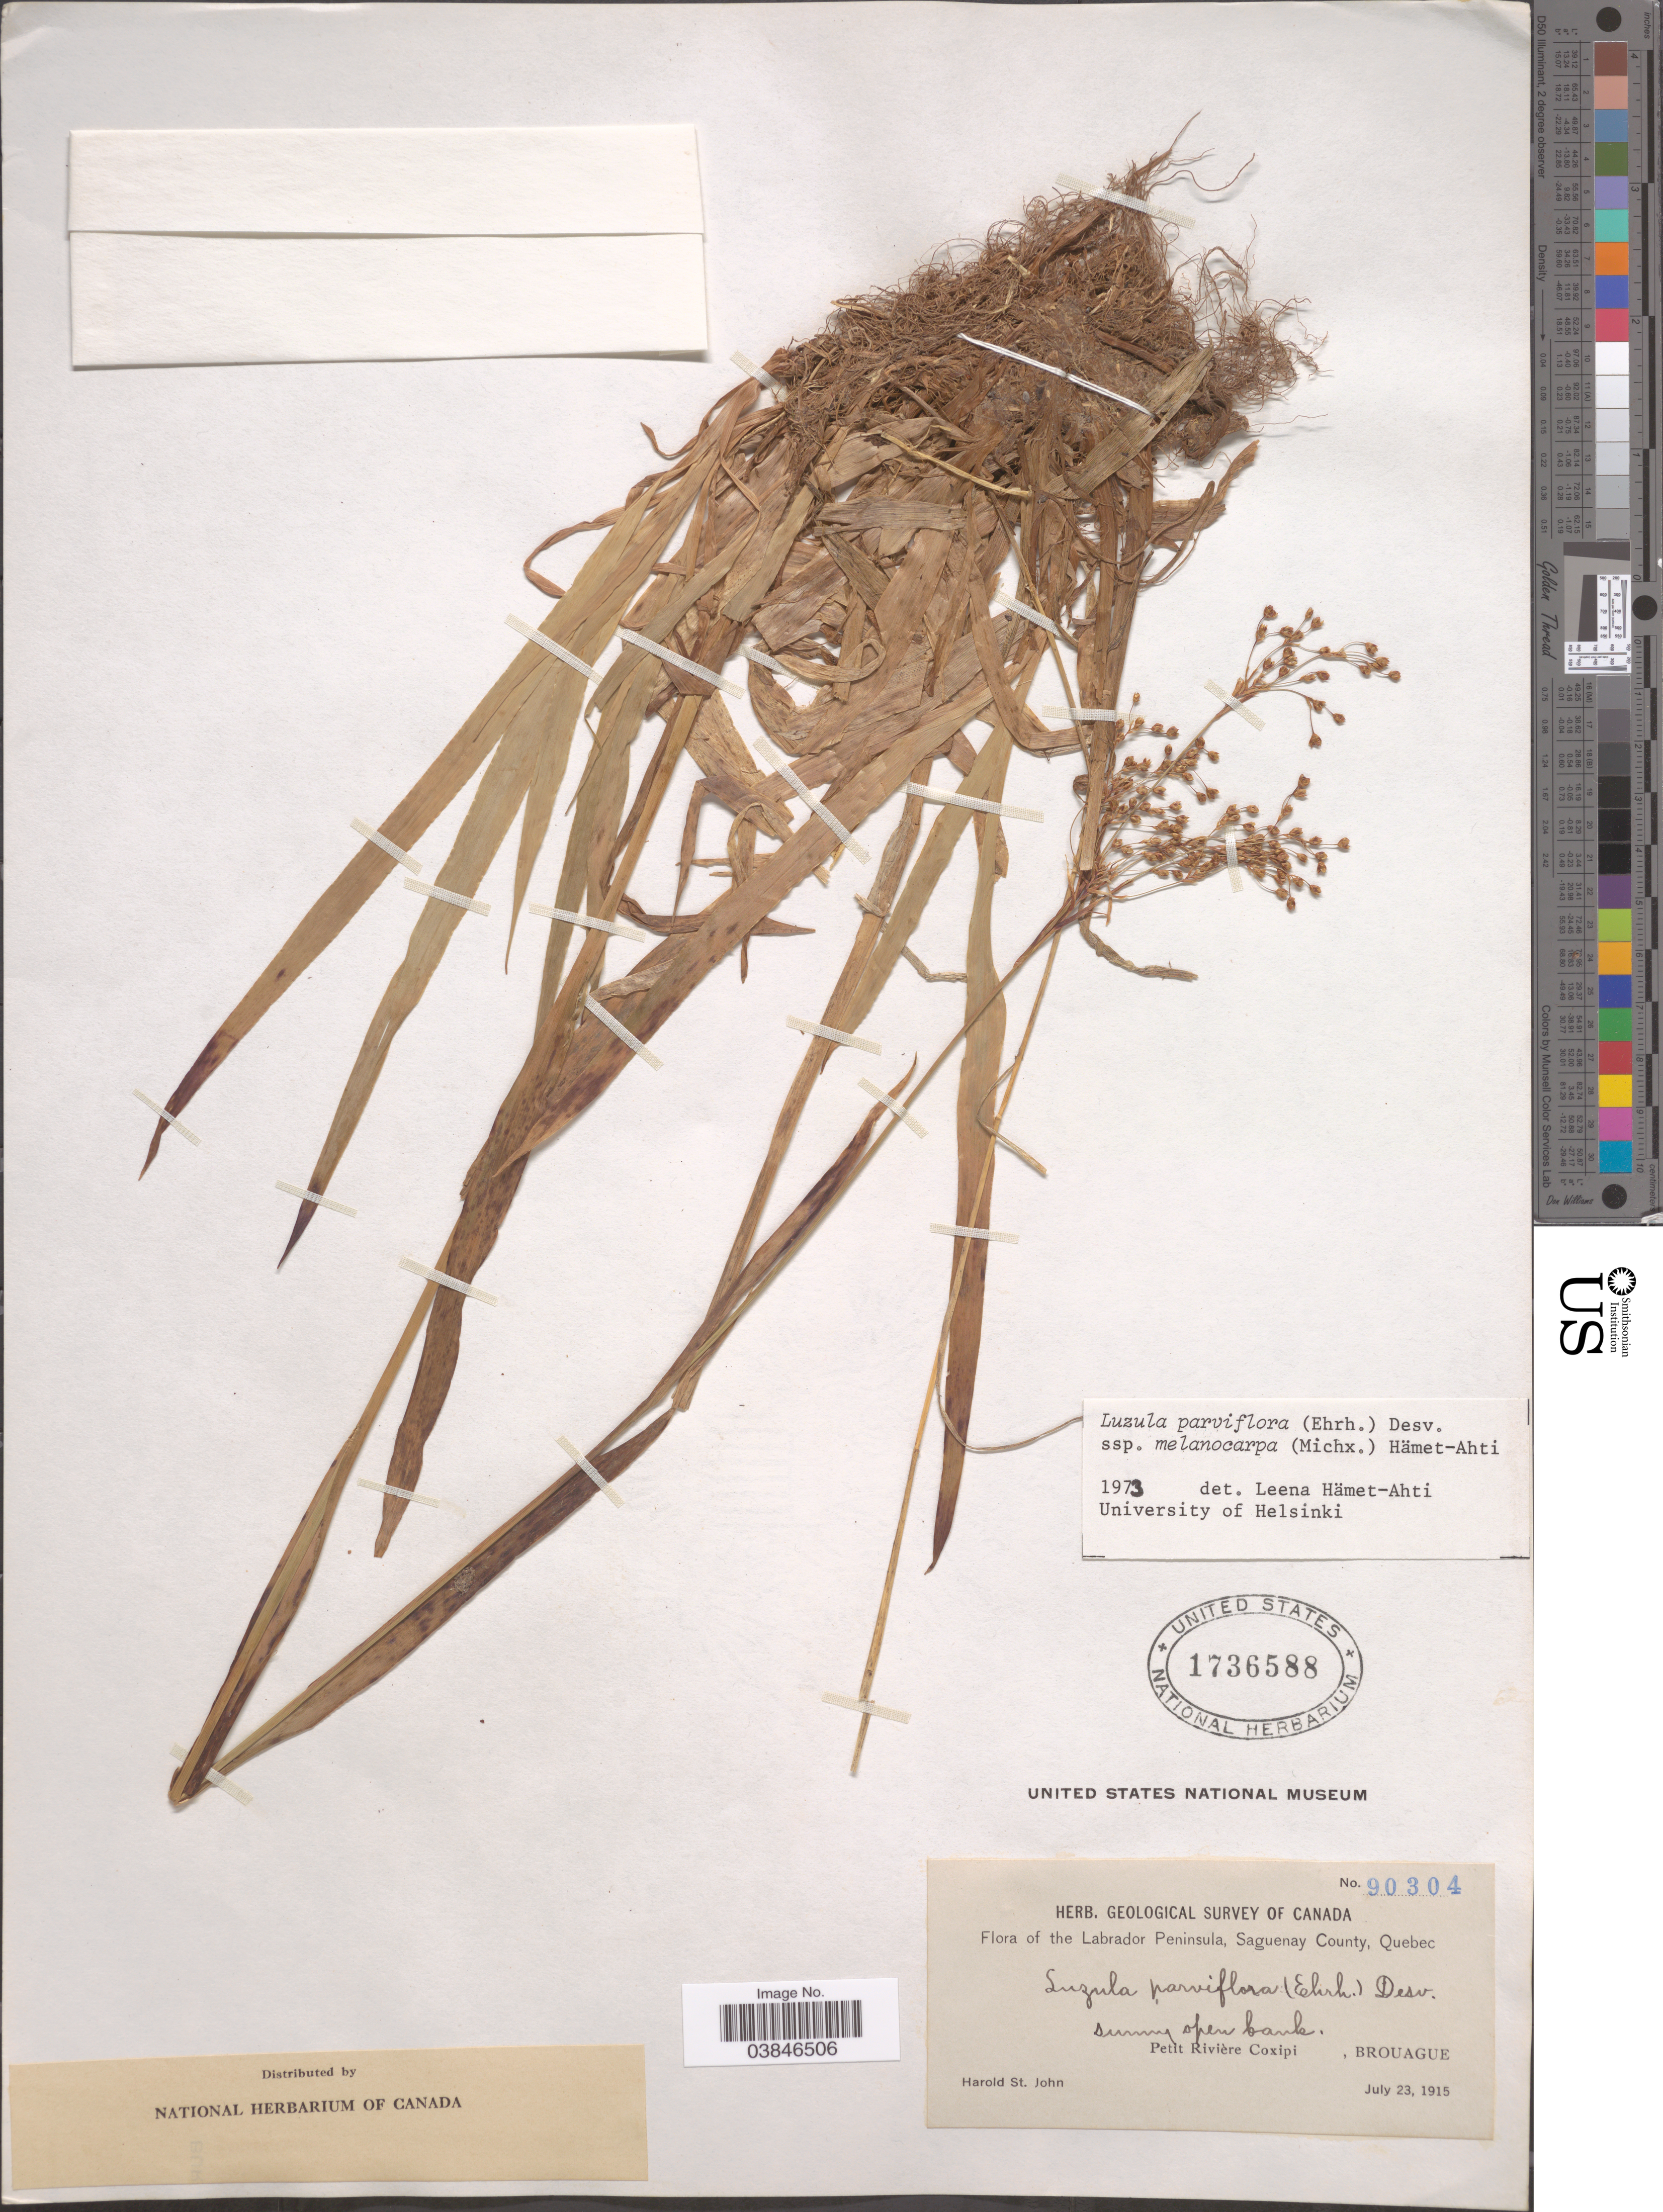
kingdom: Plantae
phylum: Tracheophyta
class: Liliopsida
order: Poales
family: Juncaceae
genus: Luzula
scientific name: Luzula parviflora subsp. melanocarpa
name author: Desv.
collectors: H. St. John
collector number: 90304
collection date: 1915-07-23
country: Canada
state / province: Quebec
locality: Labrador Peninsula, Saguenay County. Sunny open bank, Petit Rivière Coxipi, Brouague.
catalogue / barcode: US 1736588